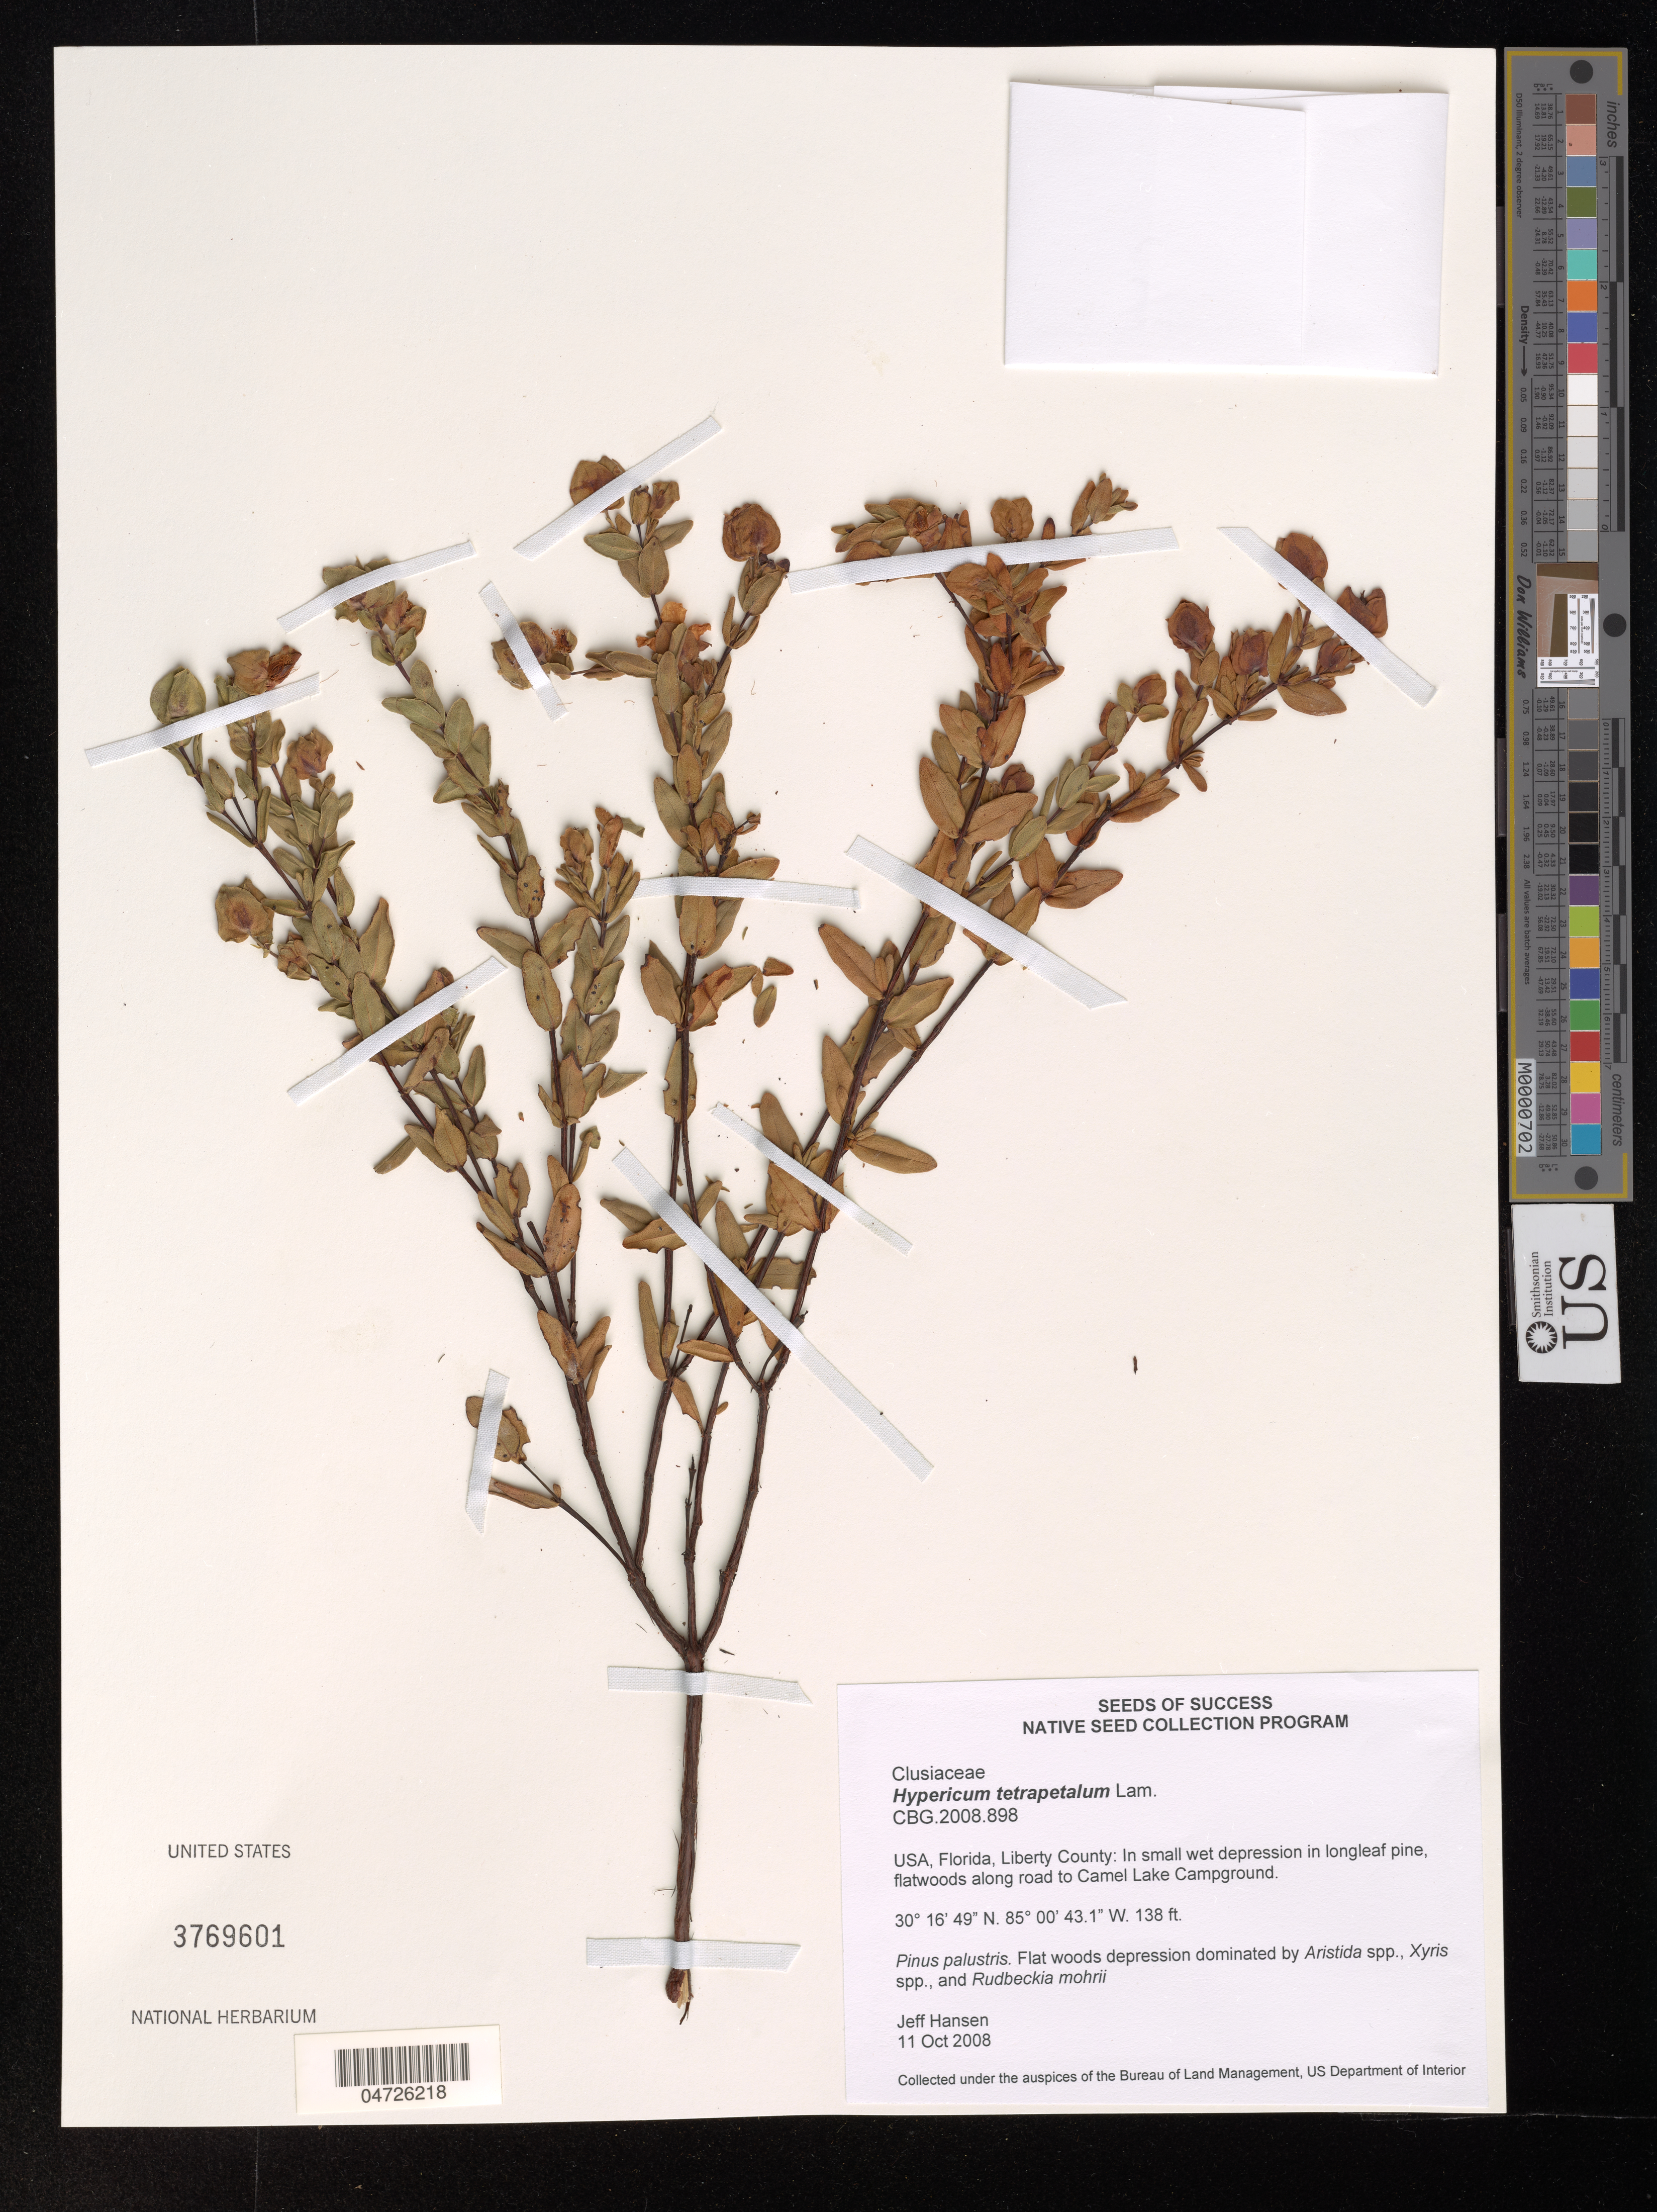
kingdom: Plantae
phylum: Tracheophyta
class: Magnoliopsida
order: Malpighiales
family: Hypericaceae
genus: Hypericum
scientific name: Hypericum tetrapetalum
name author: Lam.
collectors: J. Hansen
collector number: CBG.2008.898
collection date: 2008-10-11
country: United States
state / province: Florida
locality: Liberty County: In small wet depression in longleaf pine, flatwoods along road to Camel Lake Campground.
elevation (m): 42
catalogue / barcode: US 3769601